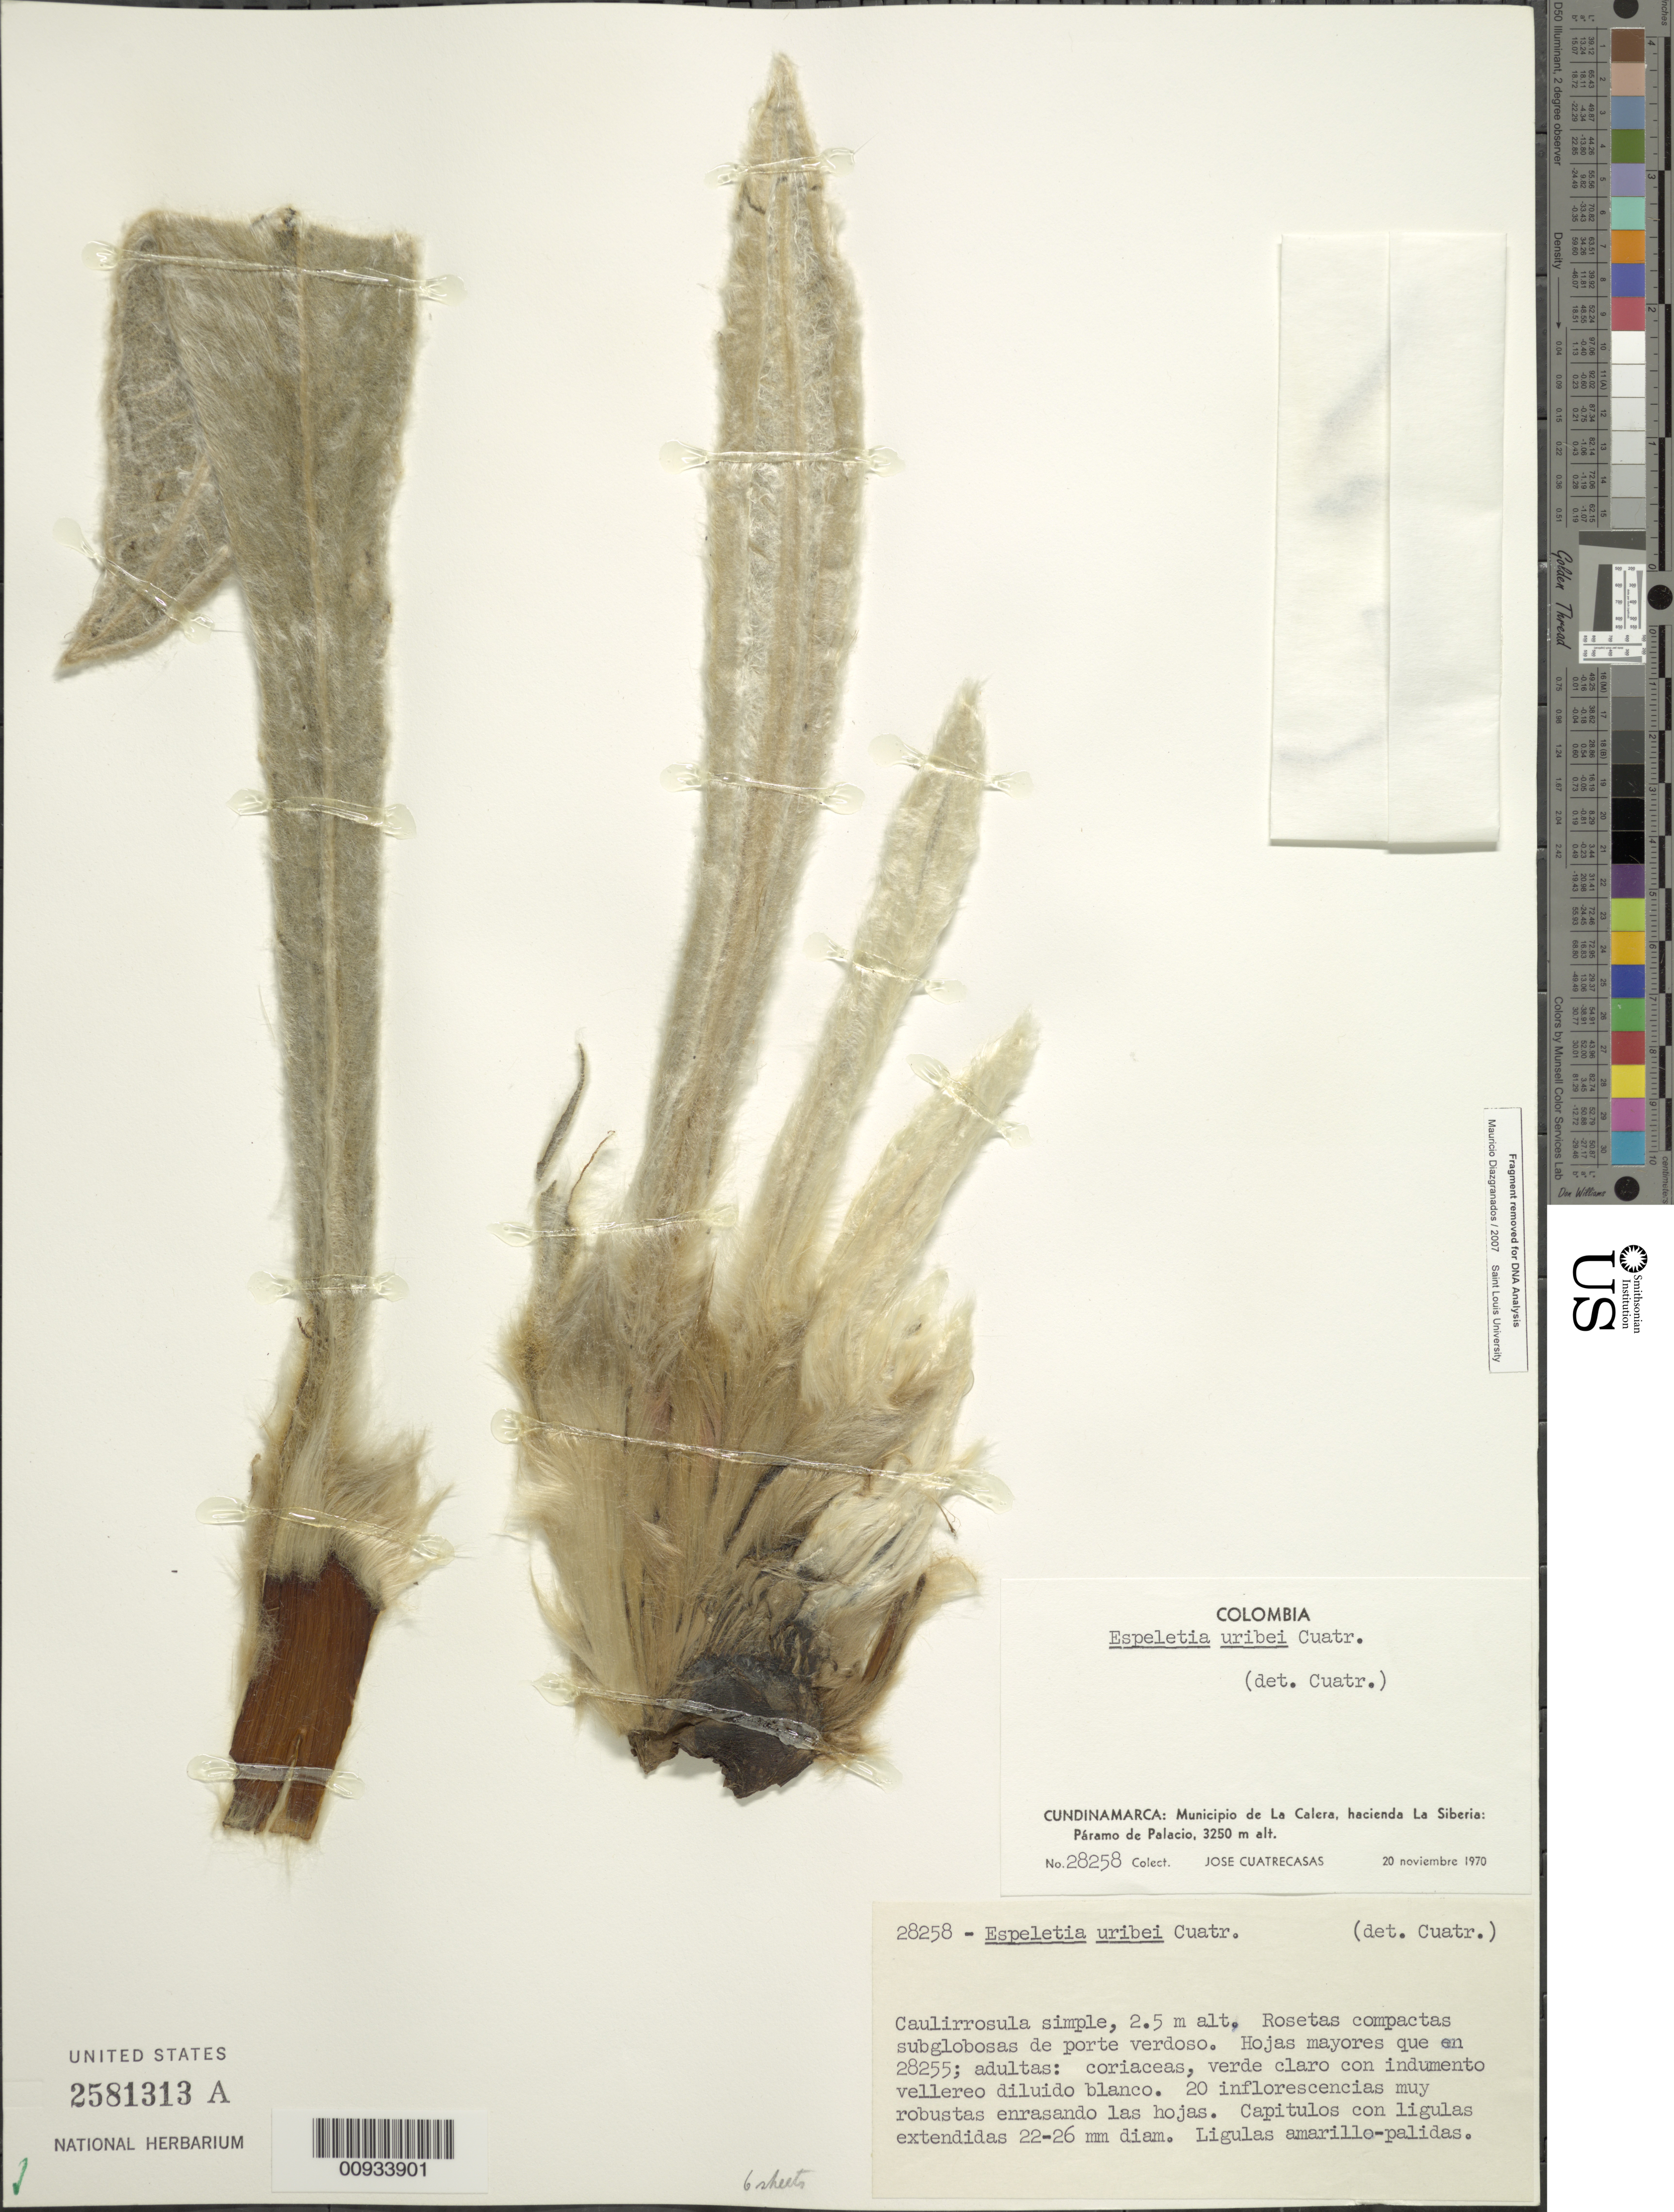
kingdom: Plantae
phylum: Tracheophyta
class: Magnoliopsida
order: Asterales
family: Asteraceae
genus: Espeletia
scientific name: Espeletia uribei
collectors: J. Cuatrecasas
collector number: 28258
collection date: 1970-11-20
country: Colombia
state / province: Cundinamarca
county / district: La Calera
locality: Páramo de Palacios. Hacienda La Siberia, Eastern Cordillera.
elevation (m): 3250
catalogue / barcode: US 2581313A